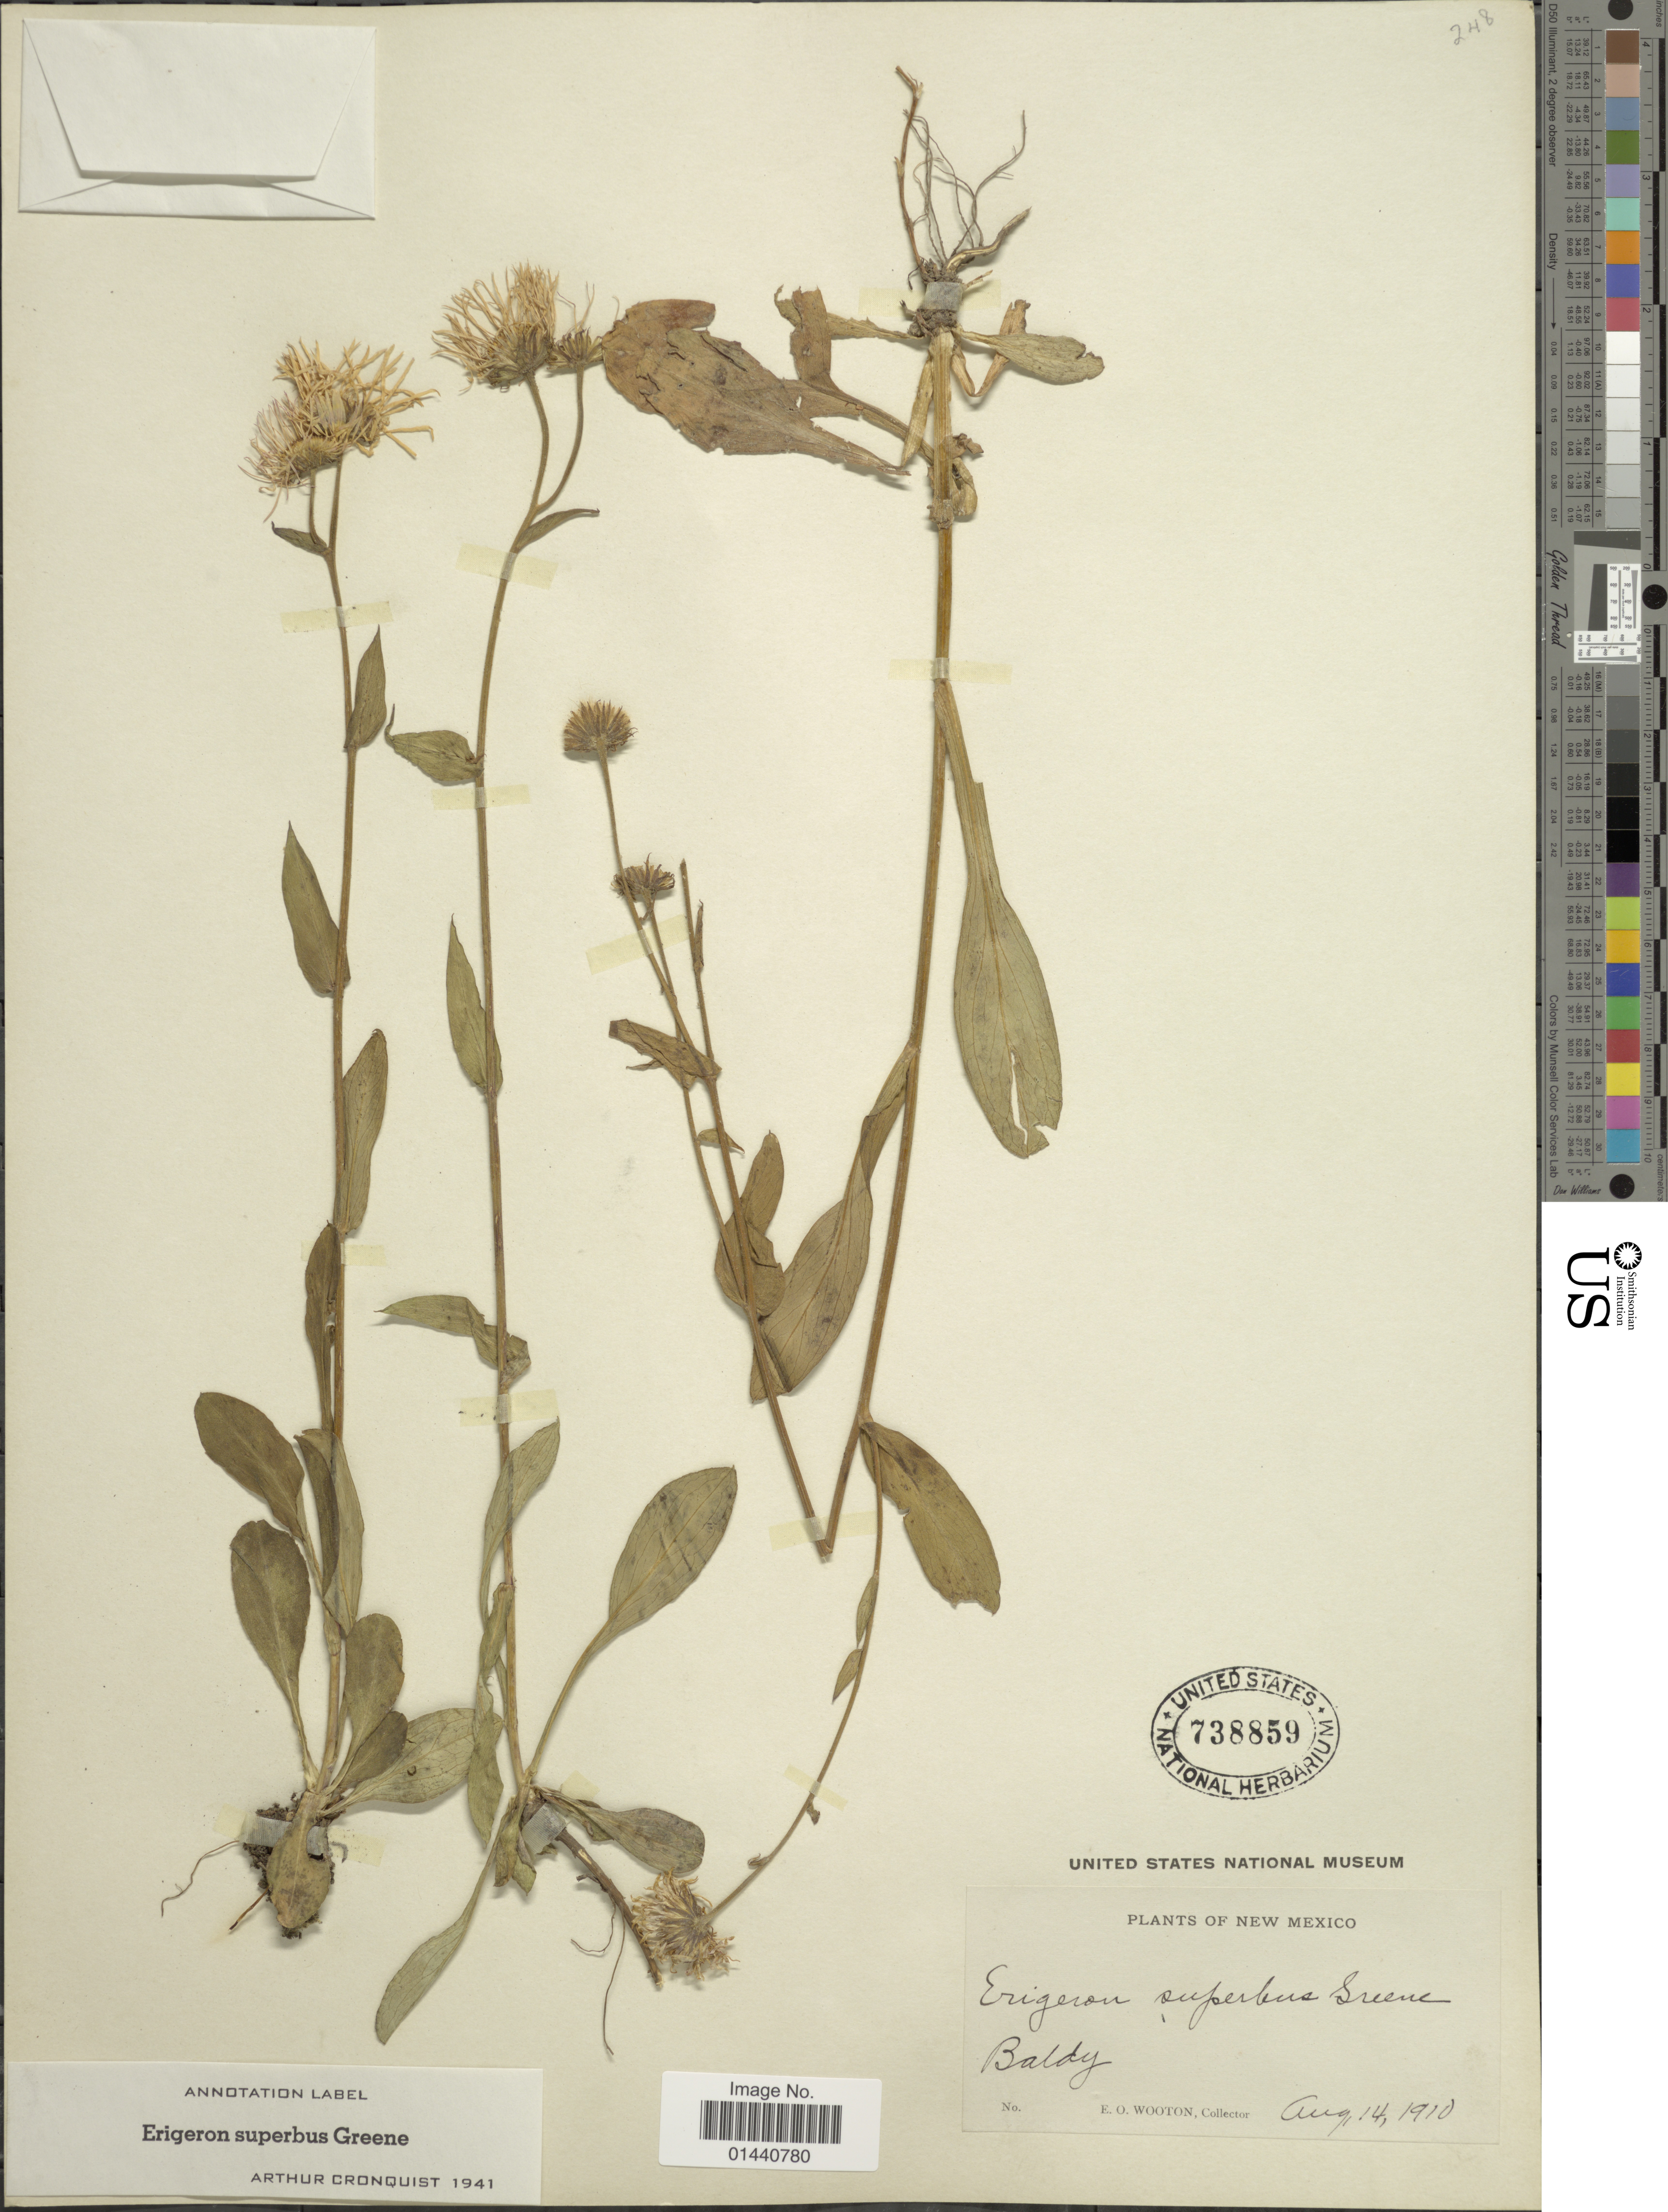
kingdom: Plantae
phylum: Tracheophyta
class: Magnoliopsida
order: Asterales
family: Asteraceae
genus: Erigeron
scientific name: Erigeron superbus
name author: Greene ex Rydb.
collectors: E. O. Wooton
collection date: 1910-08-14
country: United States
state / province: New Mexico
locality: Baldy.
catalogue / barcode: US 738859